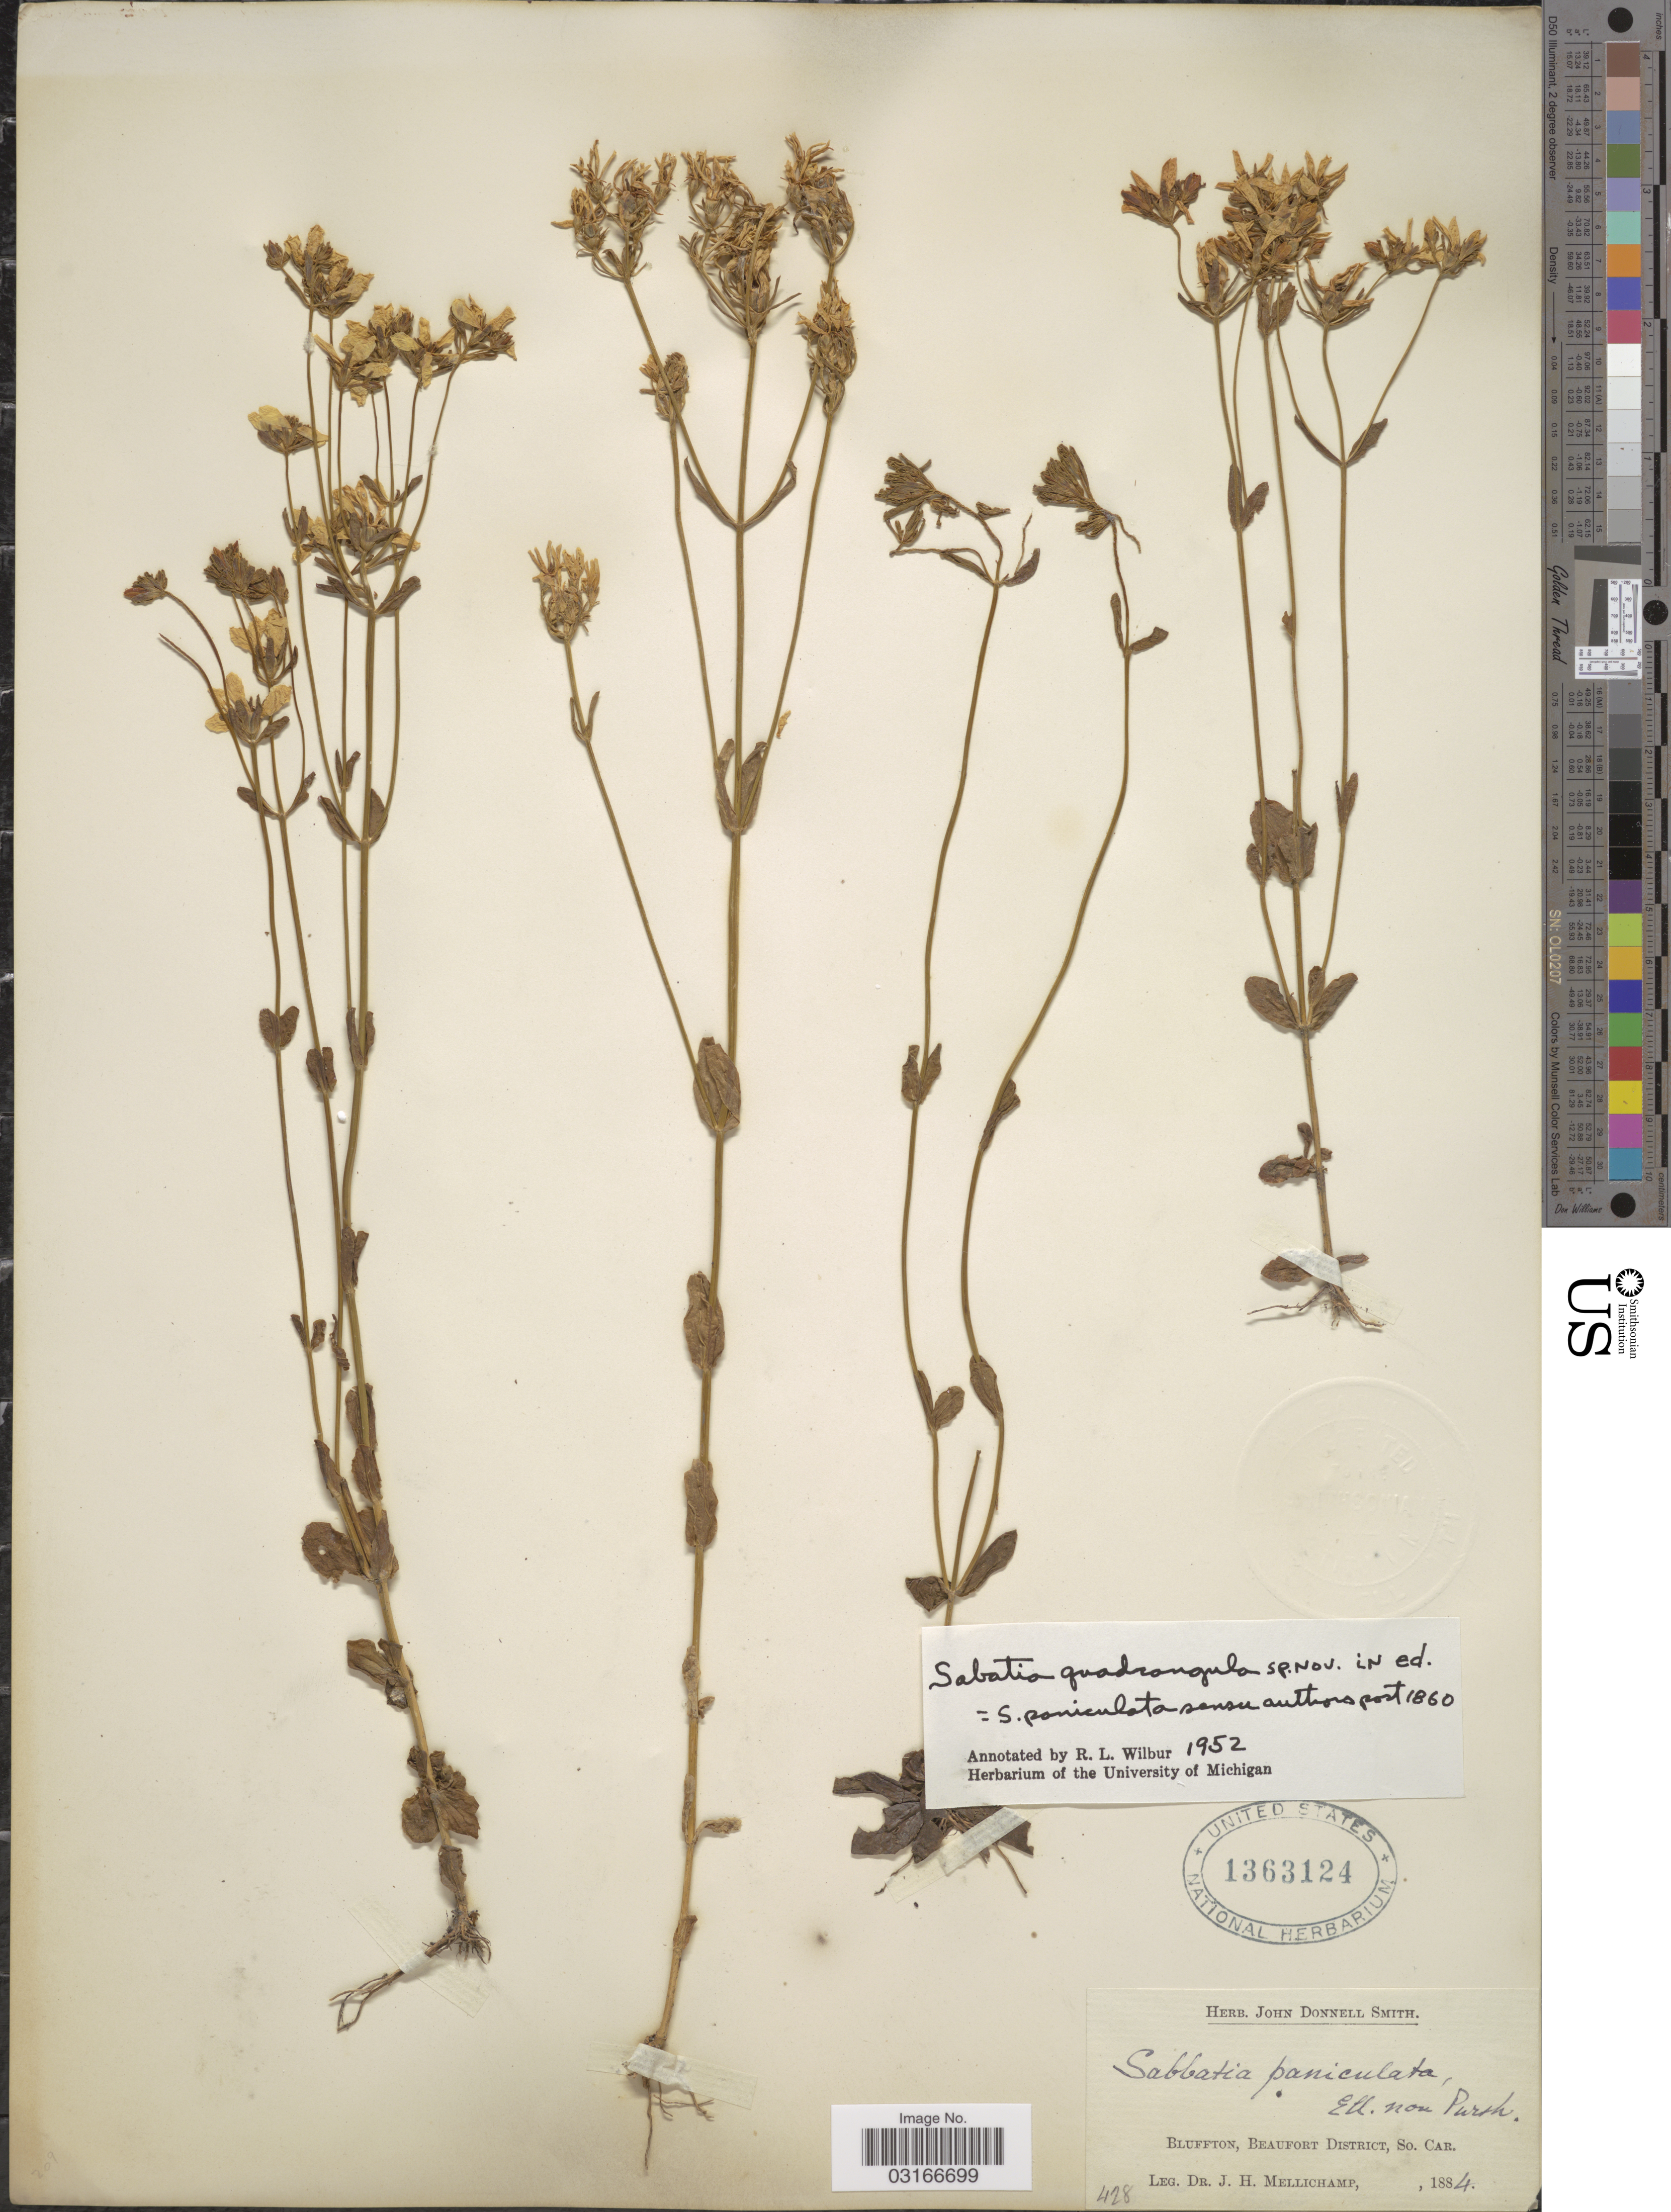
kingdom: Plantae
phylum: Tracheophyta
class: Magnoliopsida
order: Gentianales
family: Gentianaceae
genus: Sabatia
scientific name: Sabatia quadrangula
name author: Wilbur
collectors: J. H. Mellichamp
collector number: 428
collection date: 1884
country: United States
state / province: South Carolina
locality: Bluffton, Beaufort District, So. Car.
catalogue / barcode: US 1363124